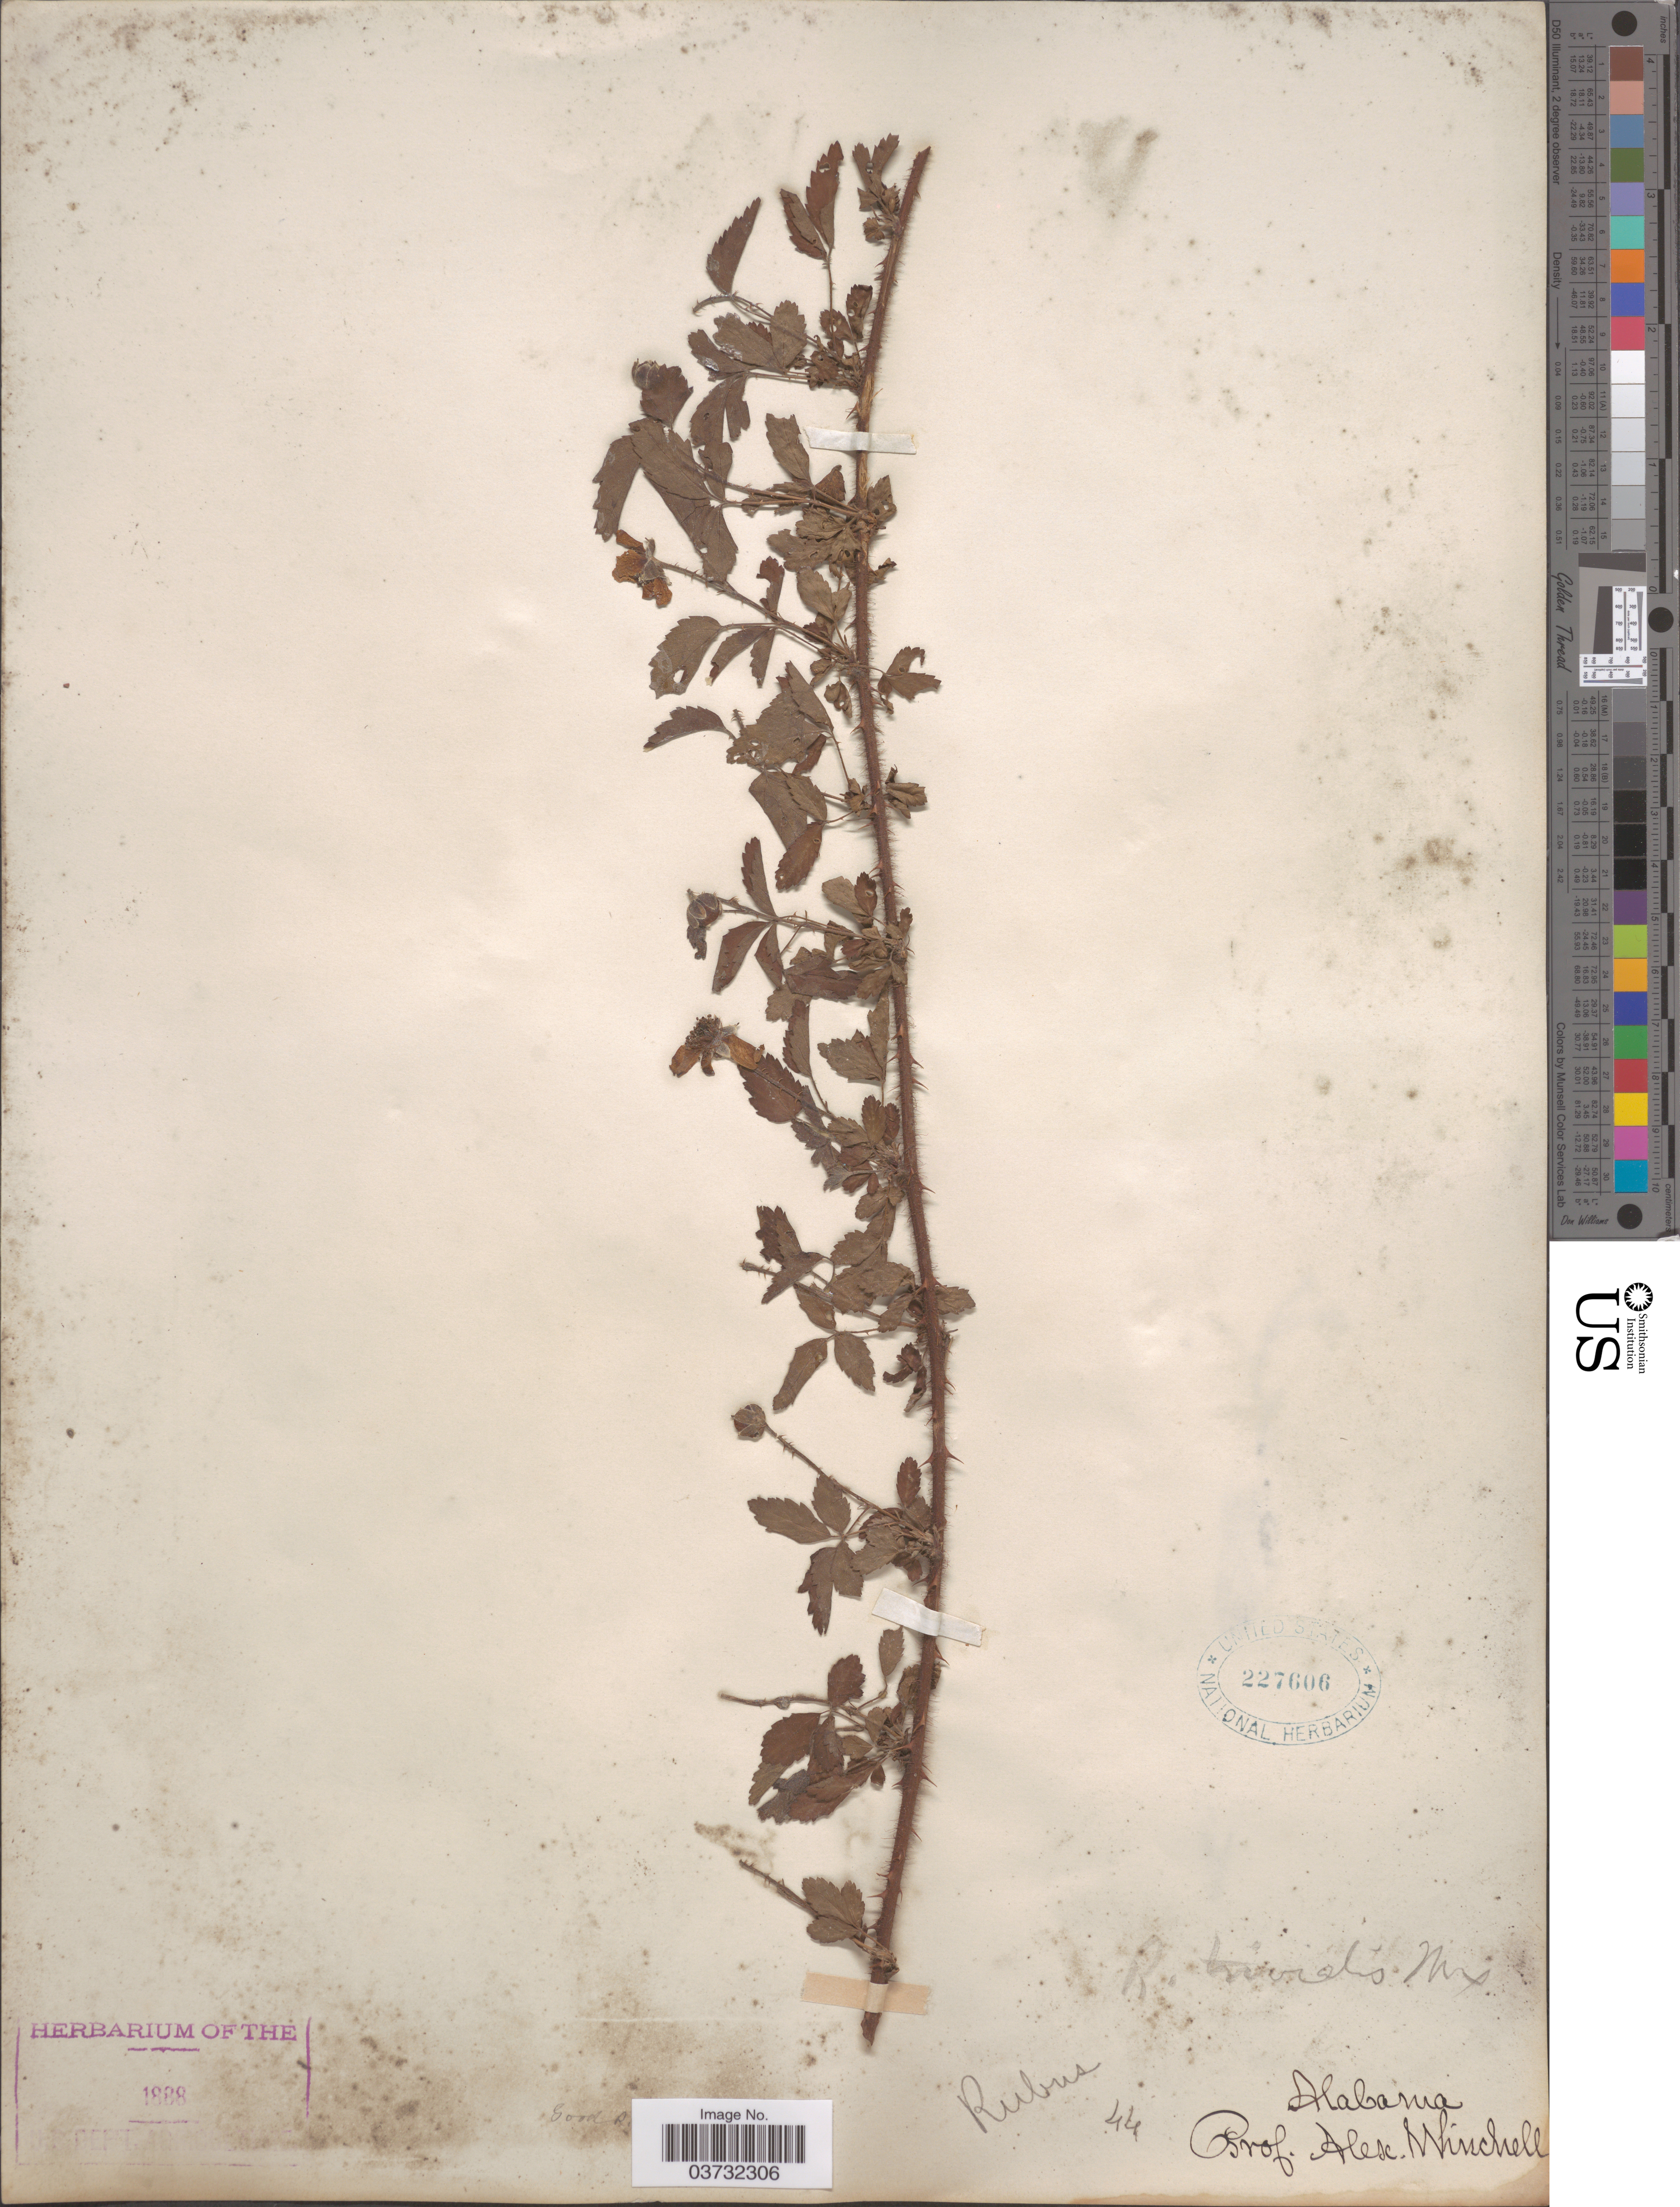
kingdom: Plantae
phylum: Tracheophyta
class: Magnoliopsida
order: Rosales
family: Rosaceae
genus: Rubus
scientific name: Rubus trivialis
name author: Michx.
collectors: A. Winchell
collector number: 44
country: United States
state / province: Alabama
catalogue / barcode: US 227606